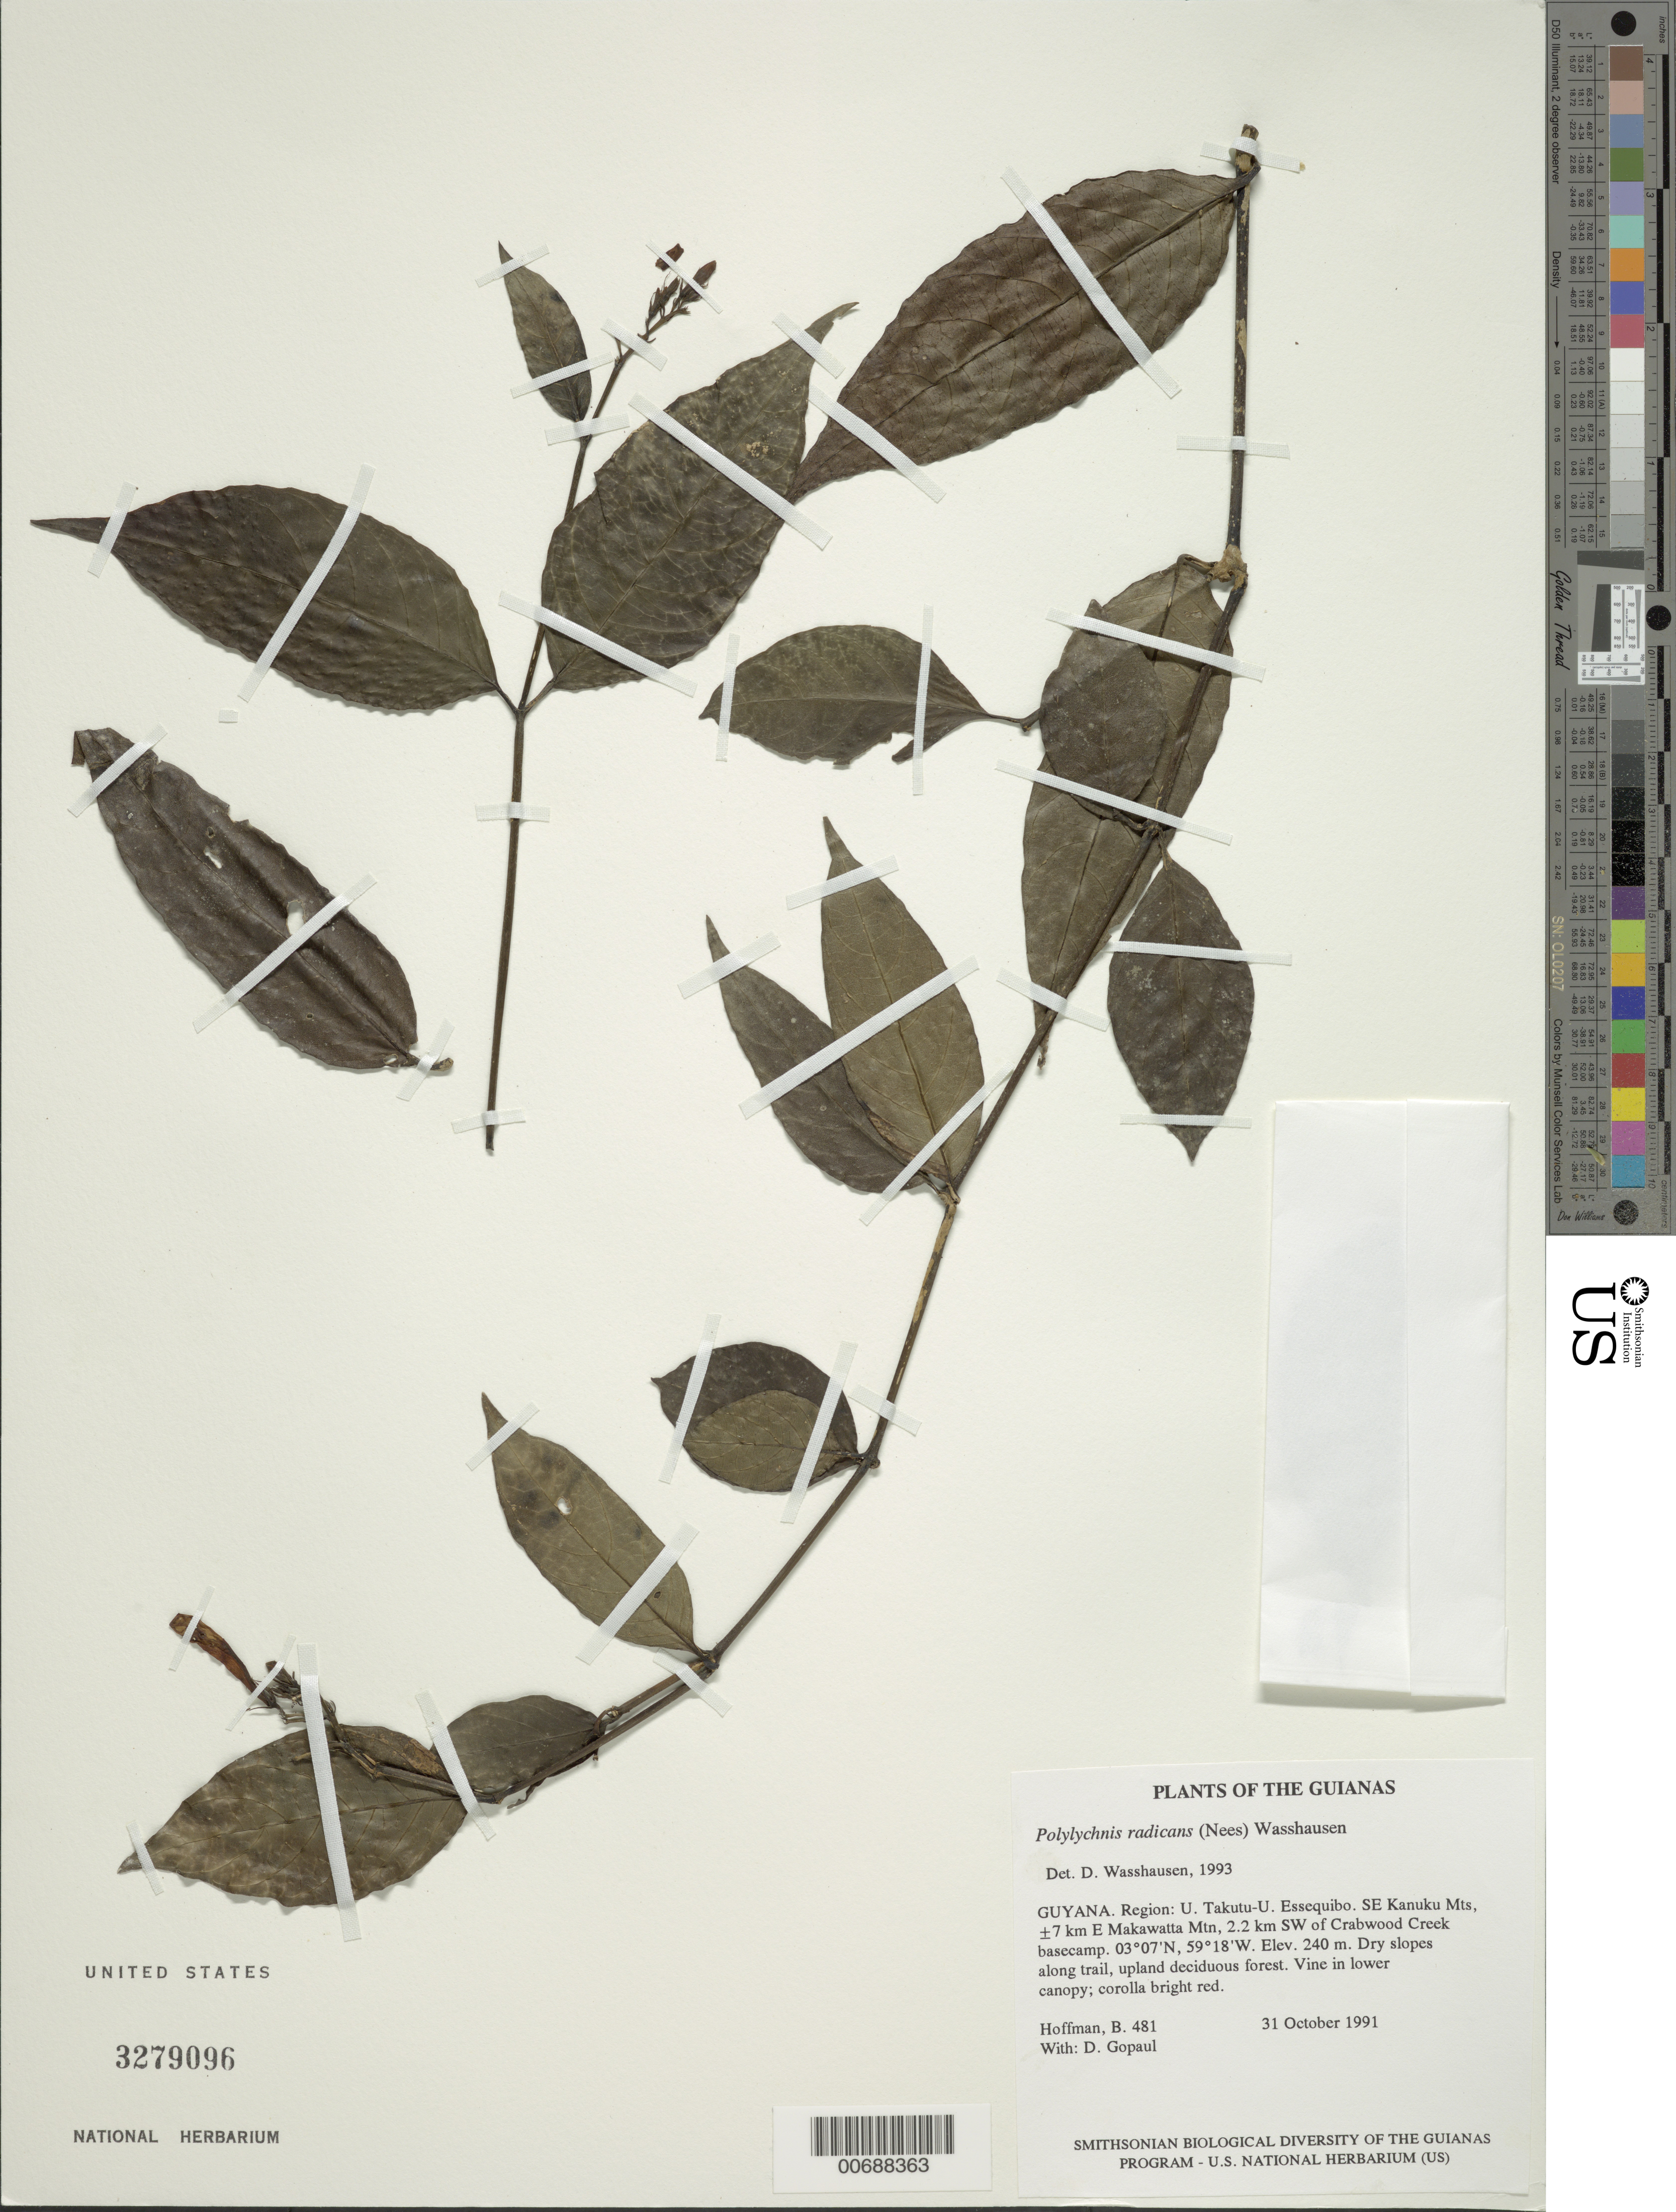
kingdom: Plantae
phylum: Tracheophyta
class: Magnoliopsida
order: Lamiales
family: Acanthaceae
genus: Polylychnis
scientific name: Polylychnis radicans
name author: (Nees) Wassh.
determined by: Wasshausen, Dieter C., (BOT), Smithsonian Institution - National Museum of Natural History (UNITED STATES)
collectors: B. Hoffman & D. Gopaul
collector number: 481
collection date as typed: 31 October 1991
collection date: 1991-10-31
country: Guyana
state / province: U. Takutu-U. Essequibo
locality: SE Kanuku Mts, ±7 km E of Makawatta Mountain, 2.2 km SW of Crabwood Creek basecamp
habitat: Dry slopes along trail, upland deciduous forest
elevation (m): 240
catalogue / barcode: US 3279096